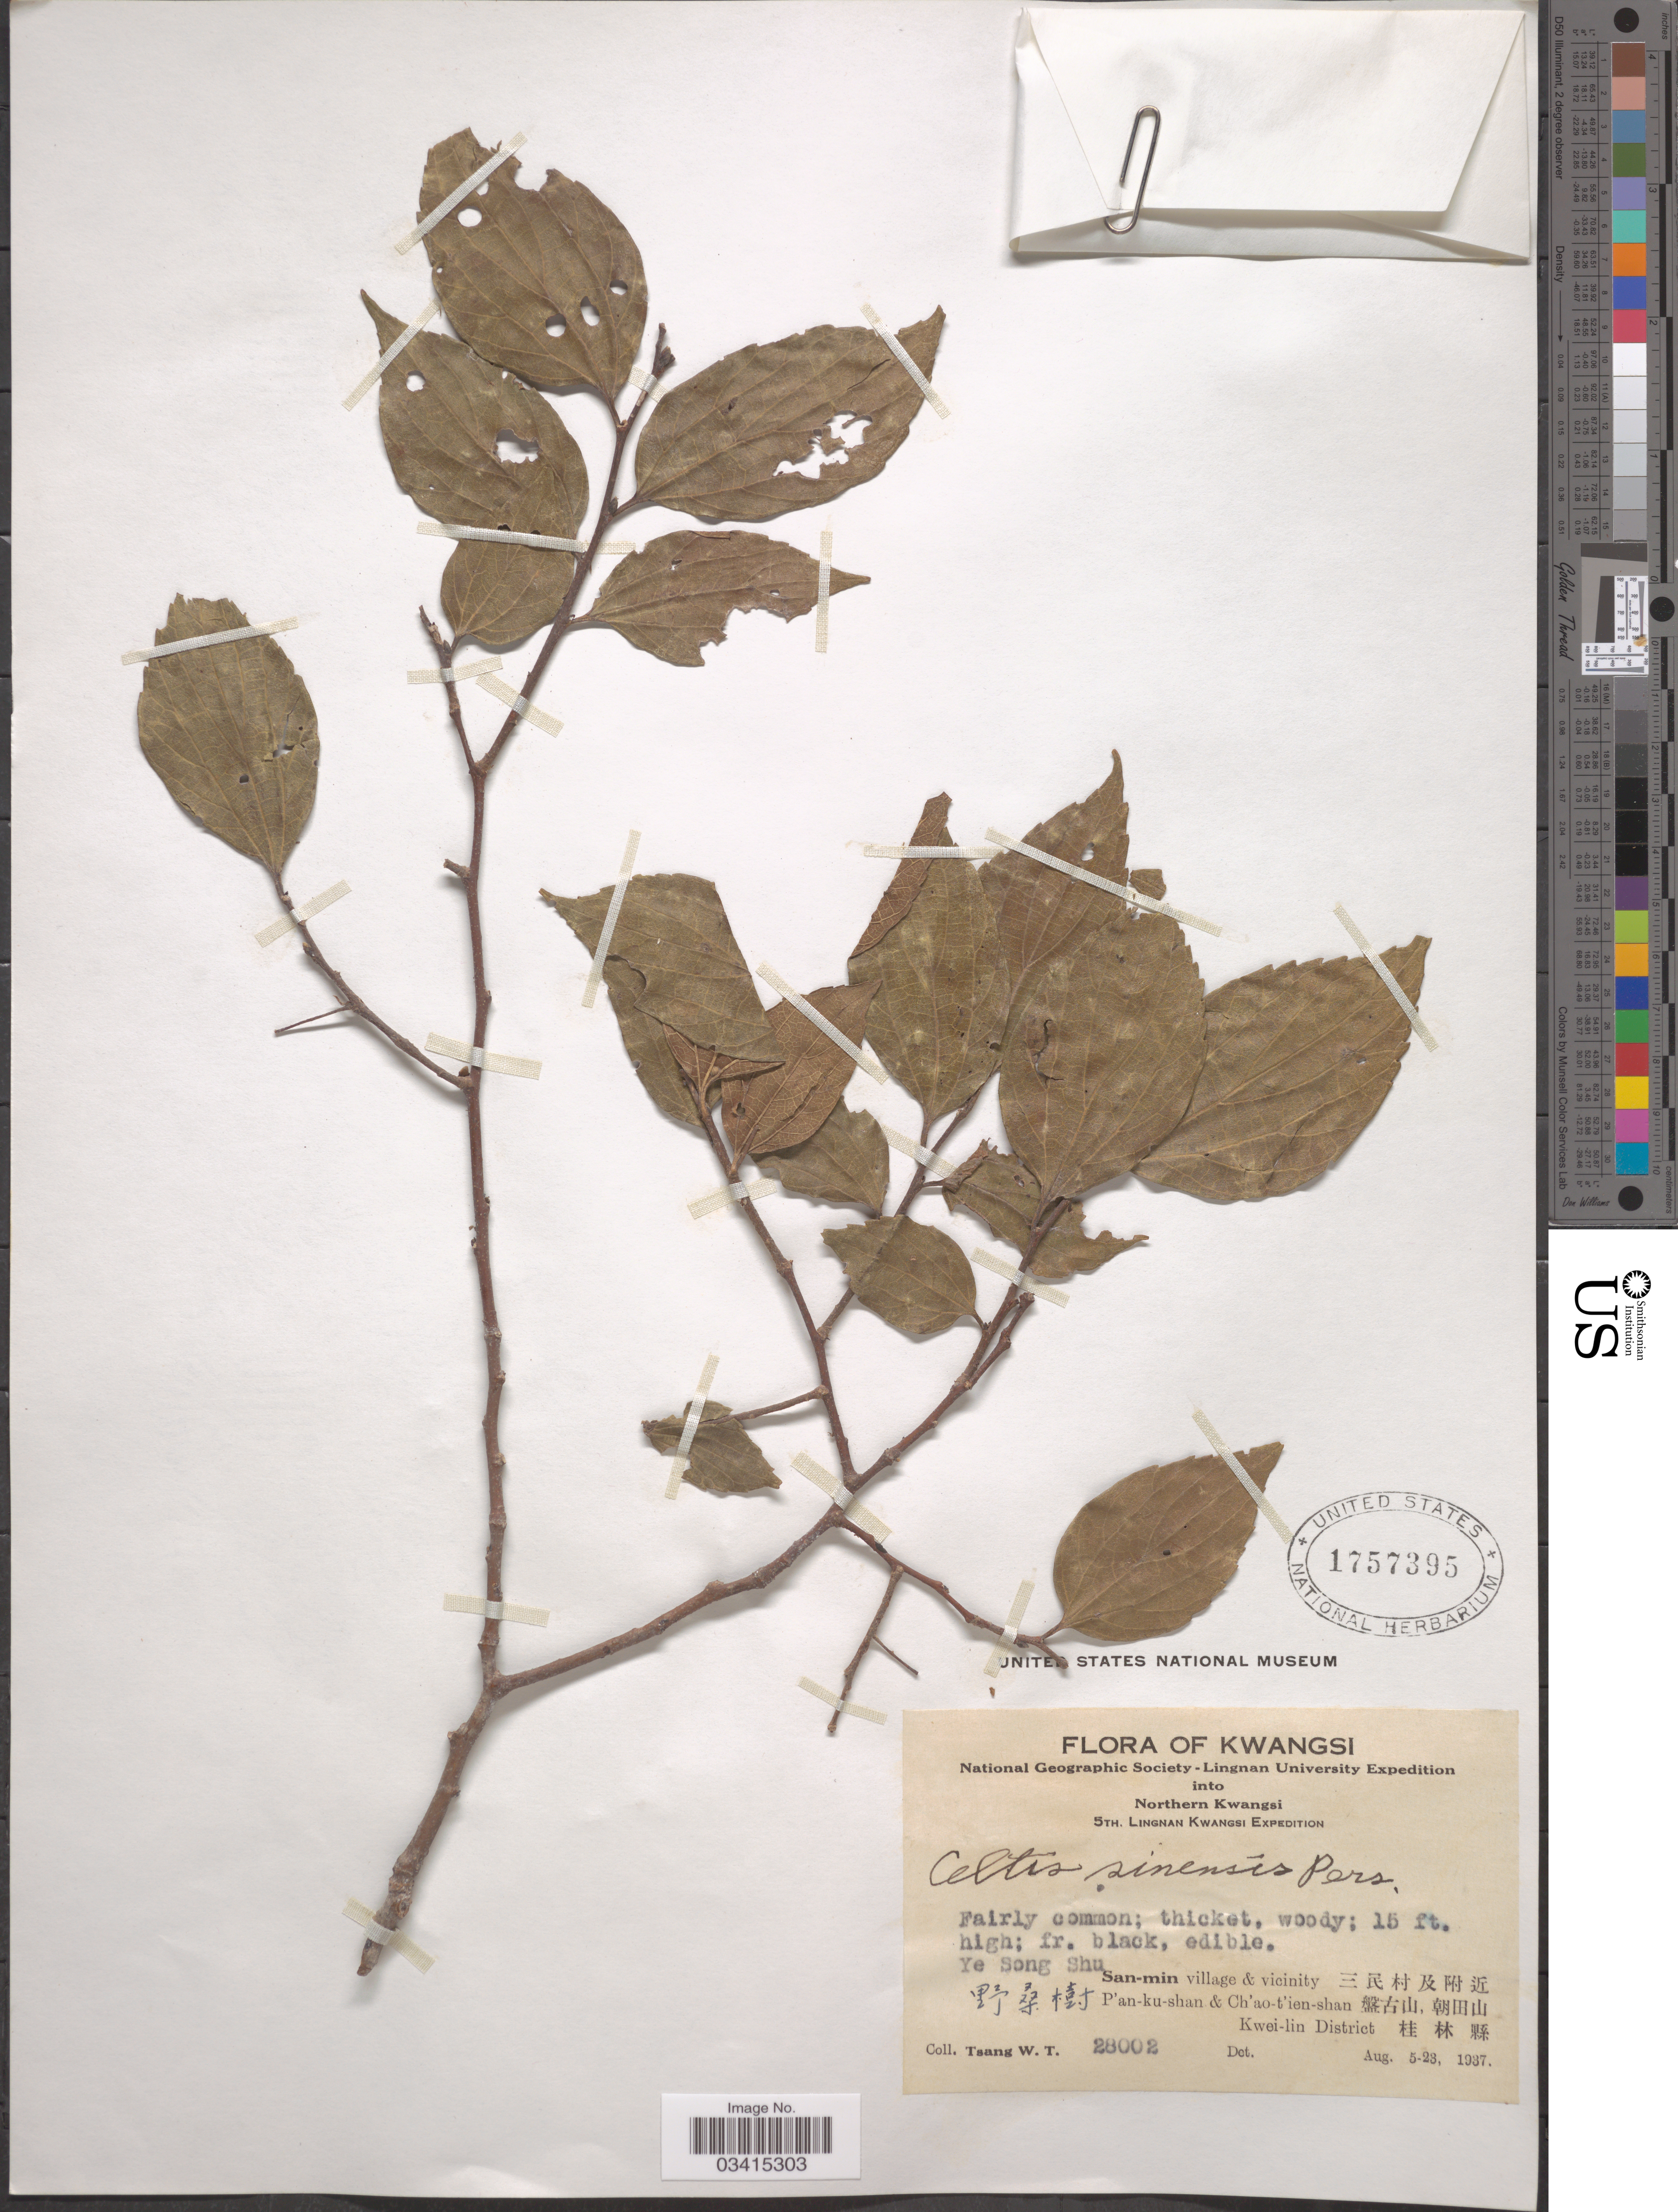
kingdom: Plantae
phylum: Tracheophyta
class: Magnoliopsida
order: Rosales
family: Cannabaceae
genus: Celtis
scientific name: Celtis sinensis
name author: Pers.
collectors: W. T. Tsang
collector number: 28002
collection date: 1937-08-05/1937-08-23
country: China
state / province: Guangxi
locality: Ye Song Shu. San-min village & vicinity P'an-ku-shan & Ch'ao-t'ien-shan . Kwei-lin District .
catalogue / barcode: US 1757395